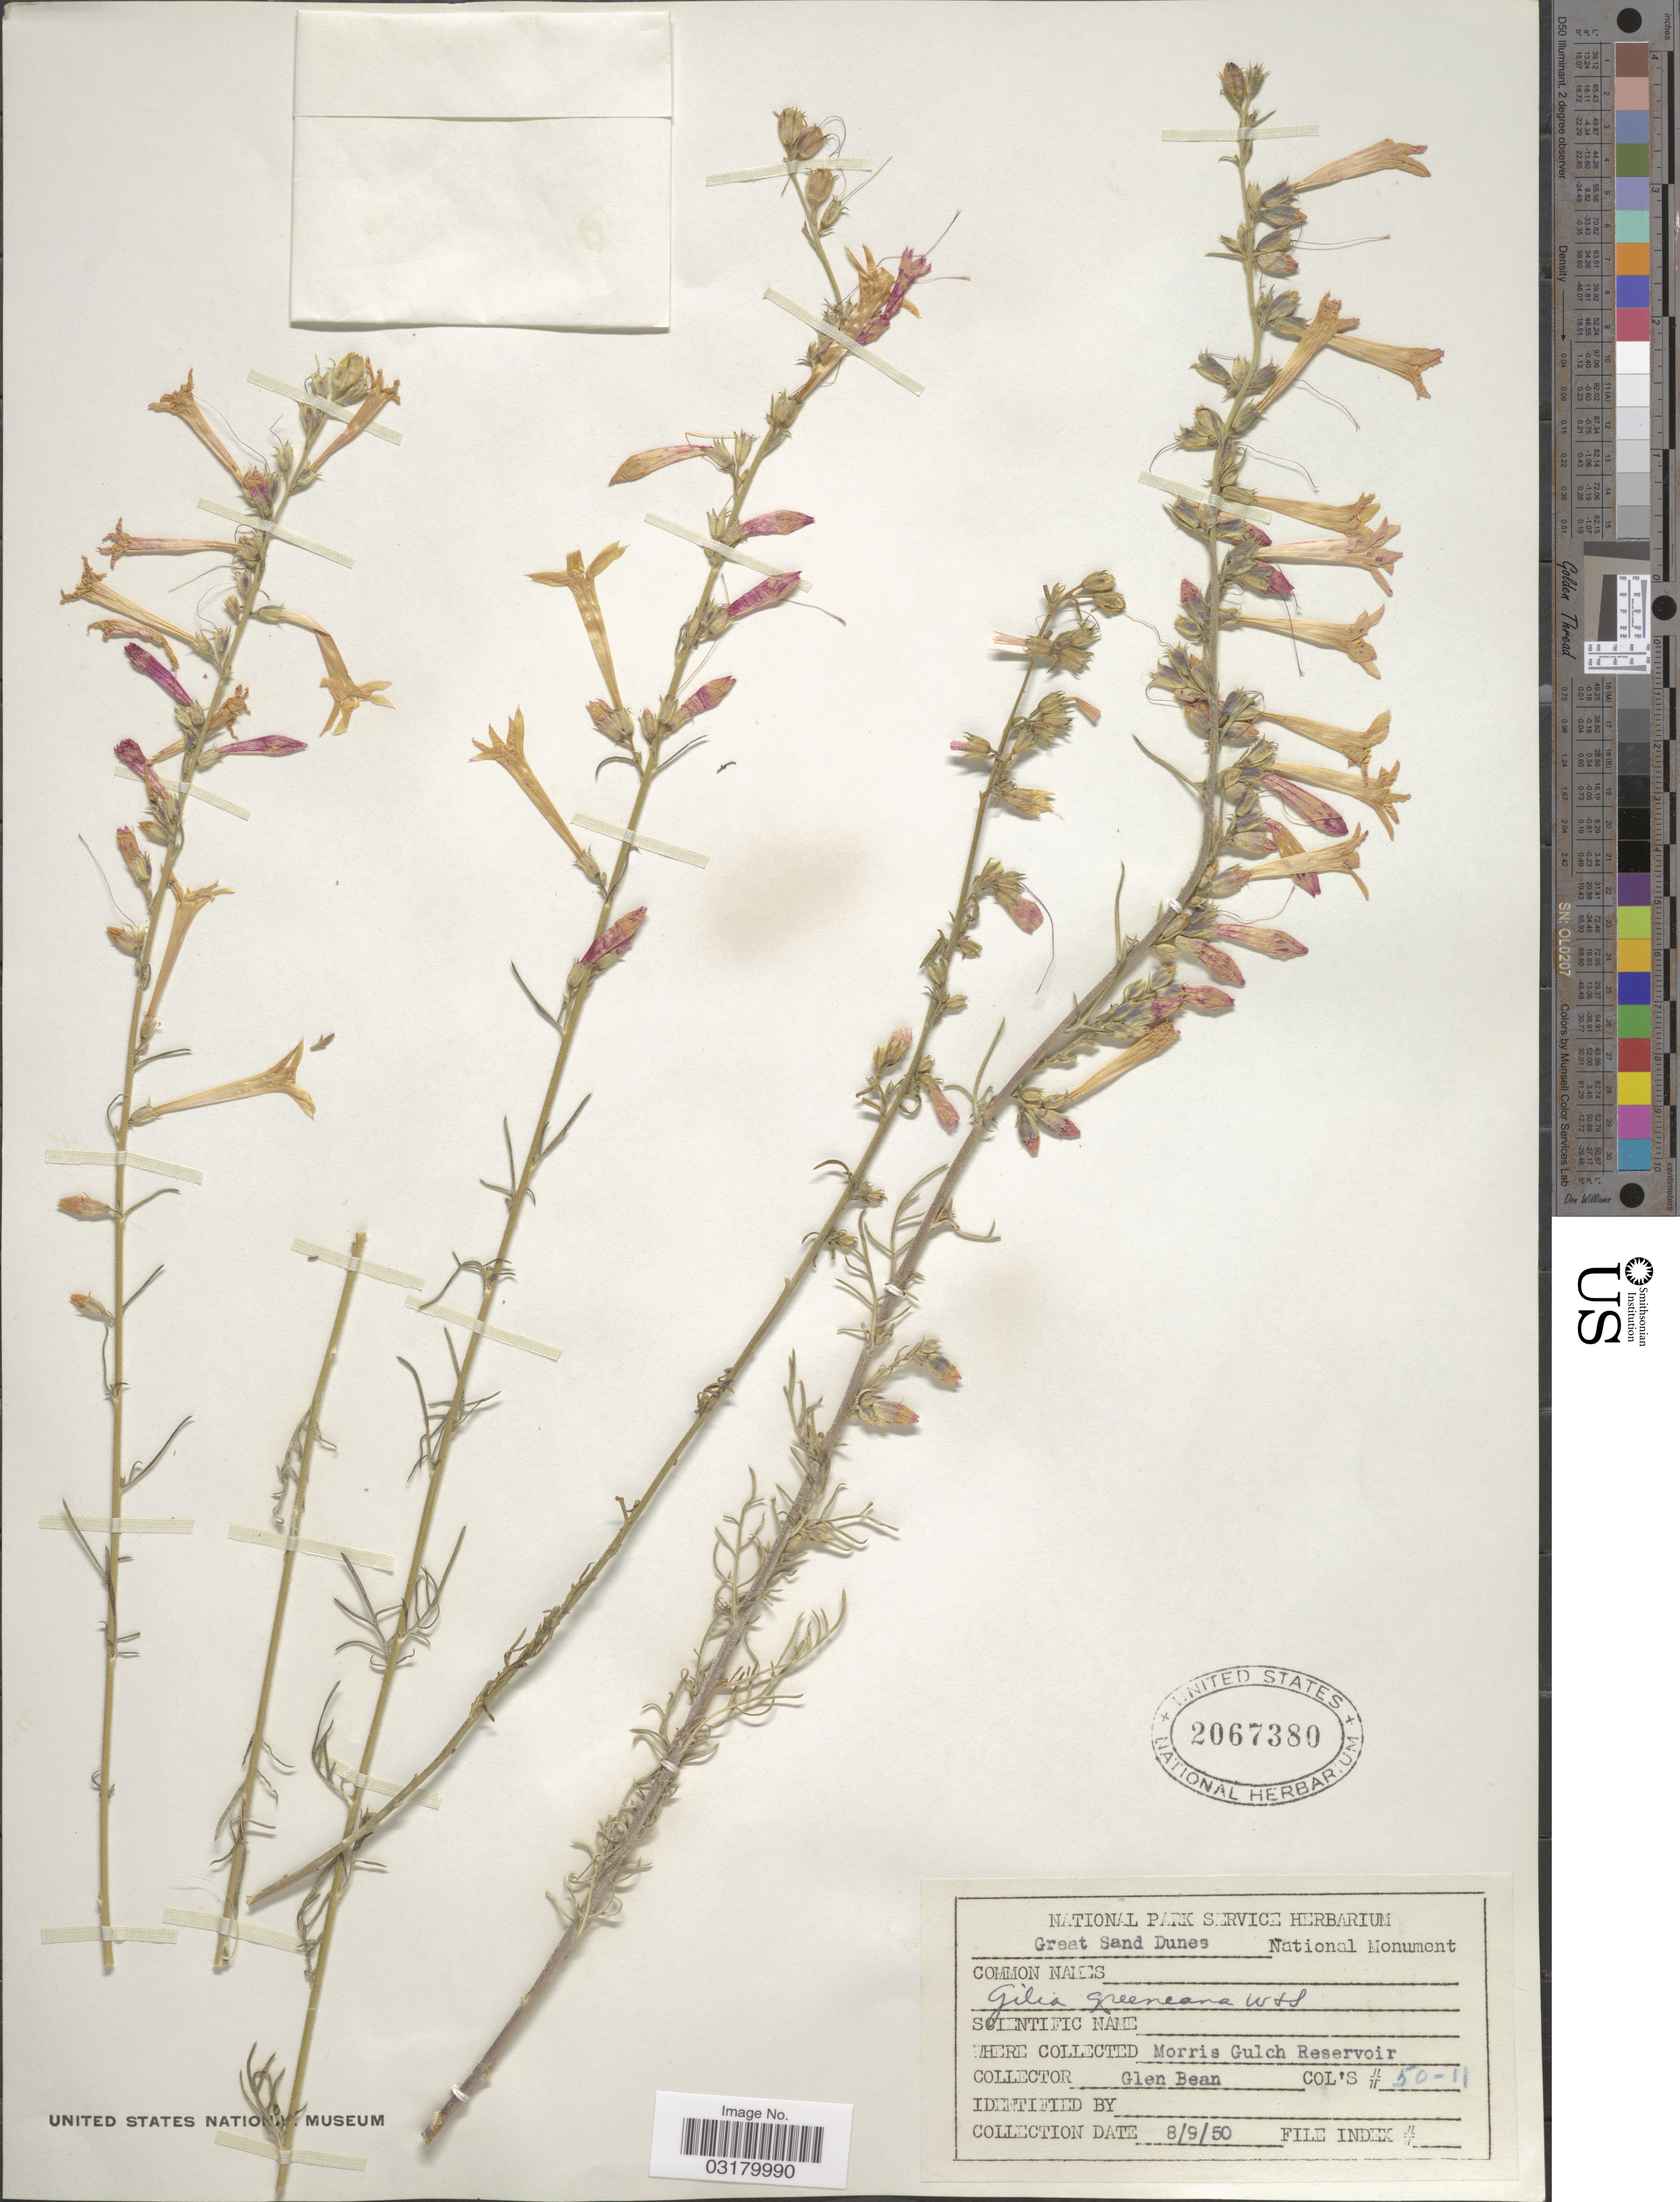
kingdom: Plantae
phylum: Tracheophyta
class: Magnoliopsida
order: Ericales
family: Polemoniaceae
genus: Ipomopsis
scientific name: Ipomopsis aggregata subsp. formosissima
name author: (Greene) Wherry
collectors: G. Bean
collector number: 50-11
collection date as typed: Transcribed d/m/y: 9/8/50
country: United States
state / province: Colorado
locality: Great Sand Dunes National Monument. Morris Gulch Reservoir.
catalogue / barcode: US 2067380